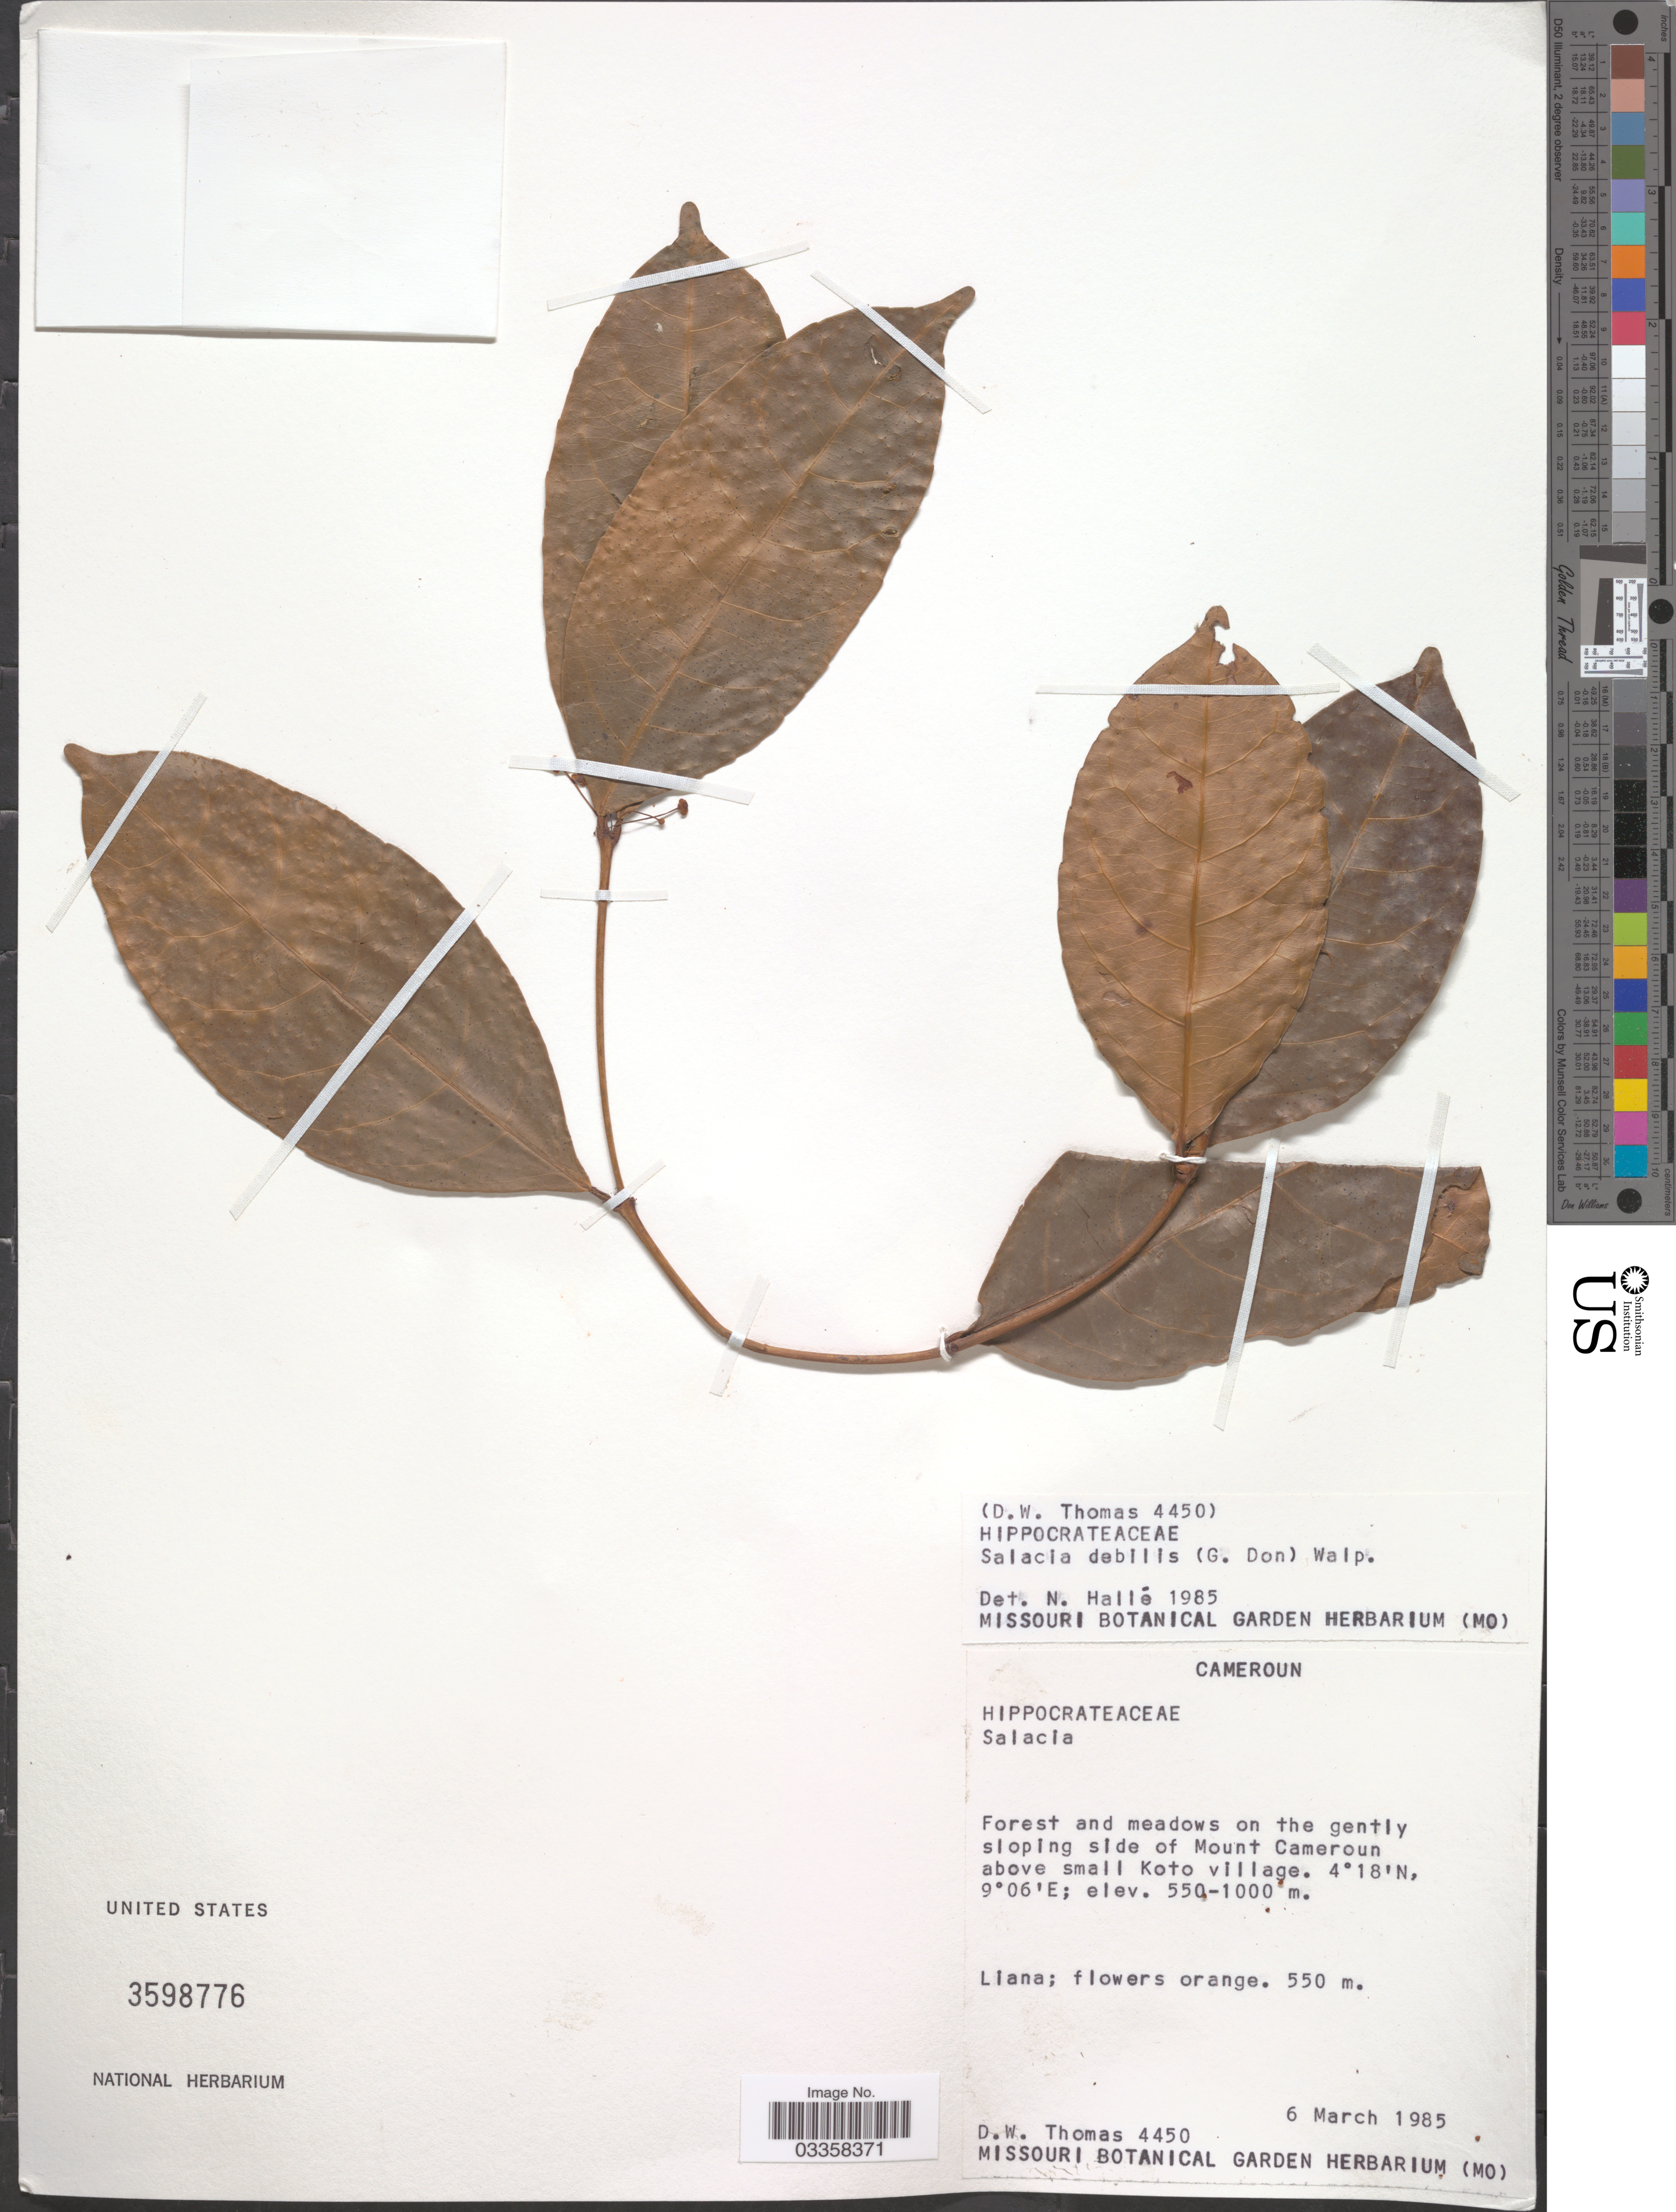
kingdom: Plantae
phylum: Tracheophyta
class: Magnoliopsida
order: Celastrales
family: Celastraceae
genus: Salacia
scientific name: Salacia debilis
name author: (G. Don) Walpers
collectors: D. W. Thomas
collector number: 4450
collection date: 1985-03-06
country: Cameroon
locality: Cameroun. Forest on meadows on the gently sloping side of Mount Cameroun.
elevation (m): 550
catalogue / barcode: US 3598776